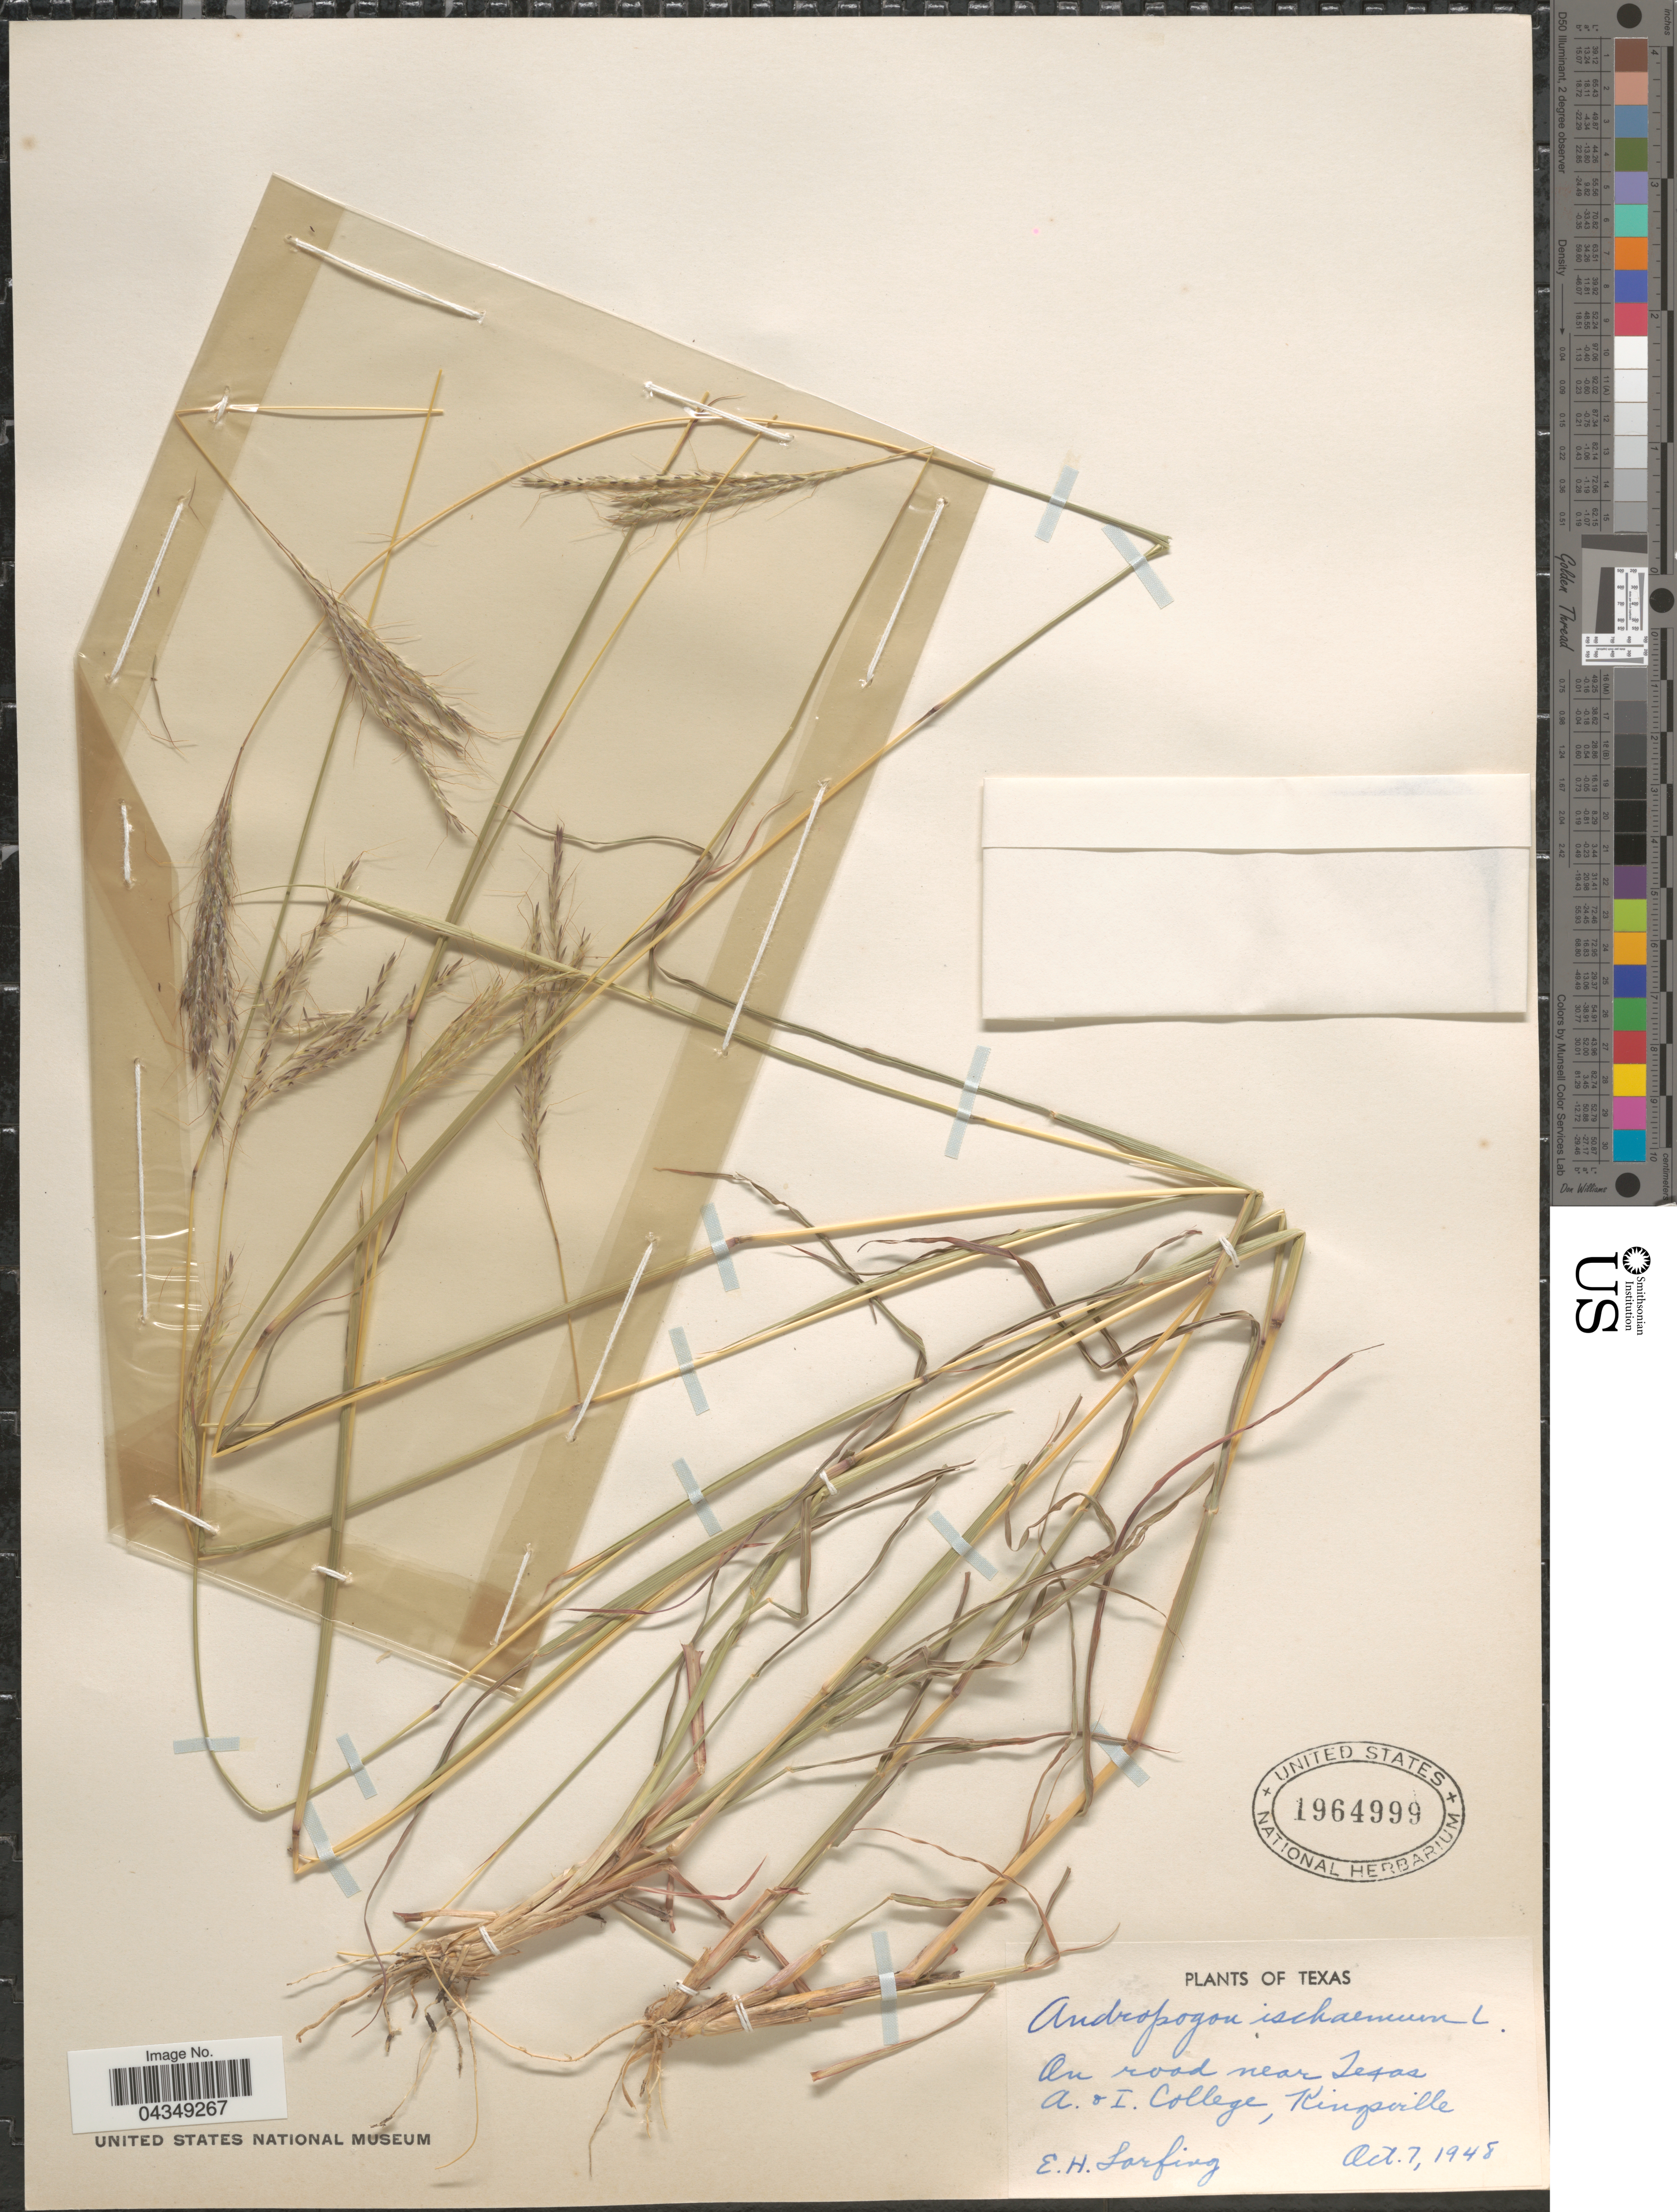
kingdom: Plantae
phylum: Tracheophyta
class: Liliopsida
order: Poales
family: Poaceae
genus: Bothriochloa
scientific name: Bothriochloa ischaemum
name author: (L.) Keng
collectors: E. Lorfing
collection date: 1948-10-07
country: United States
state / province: Texas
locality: On road near Texas A. & I. College, Kingsville.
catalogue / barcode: US 1964999